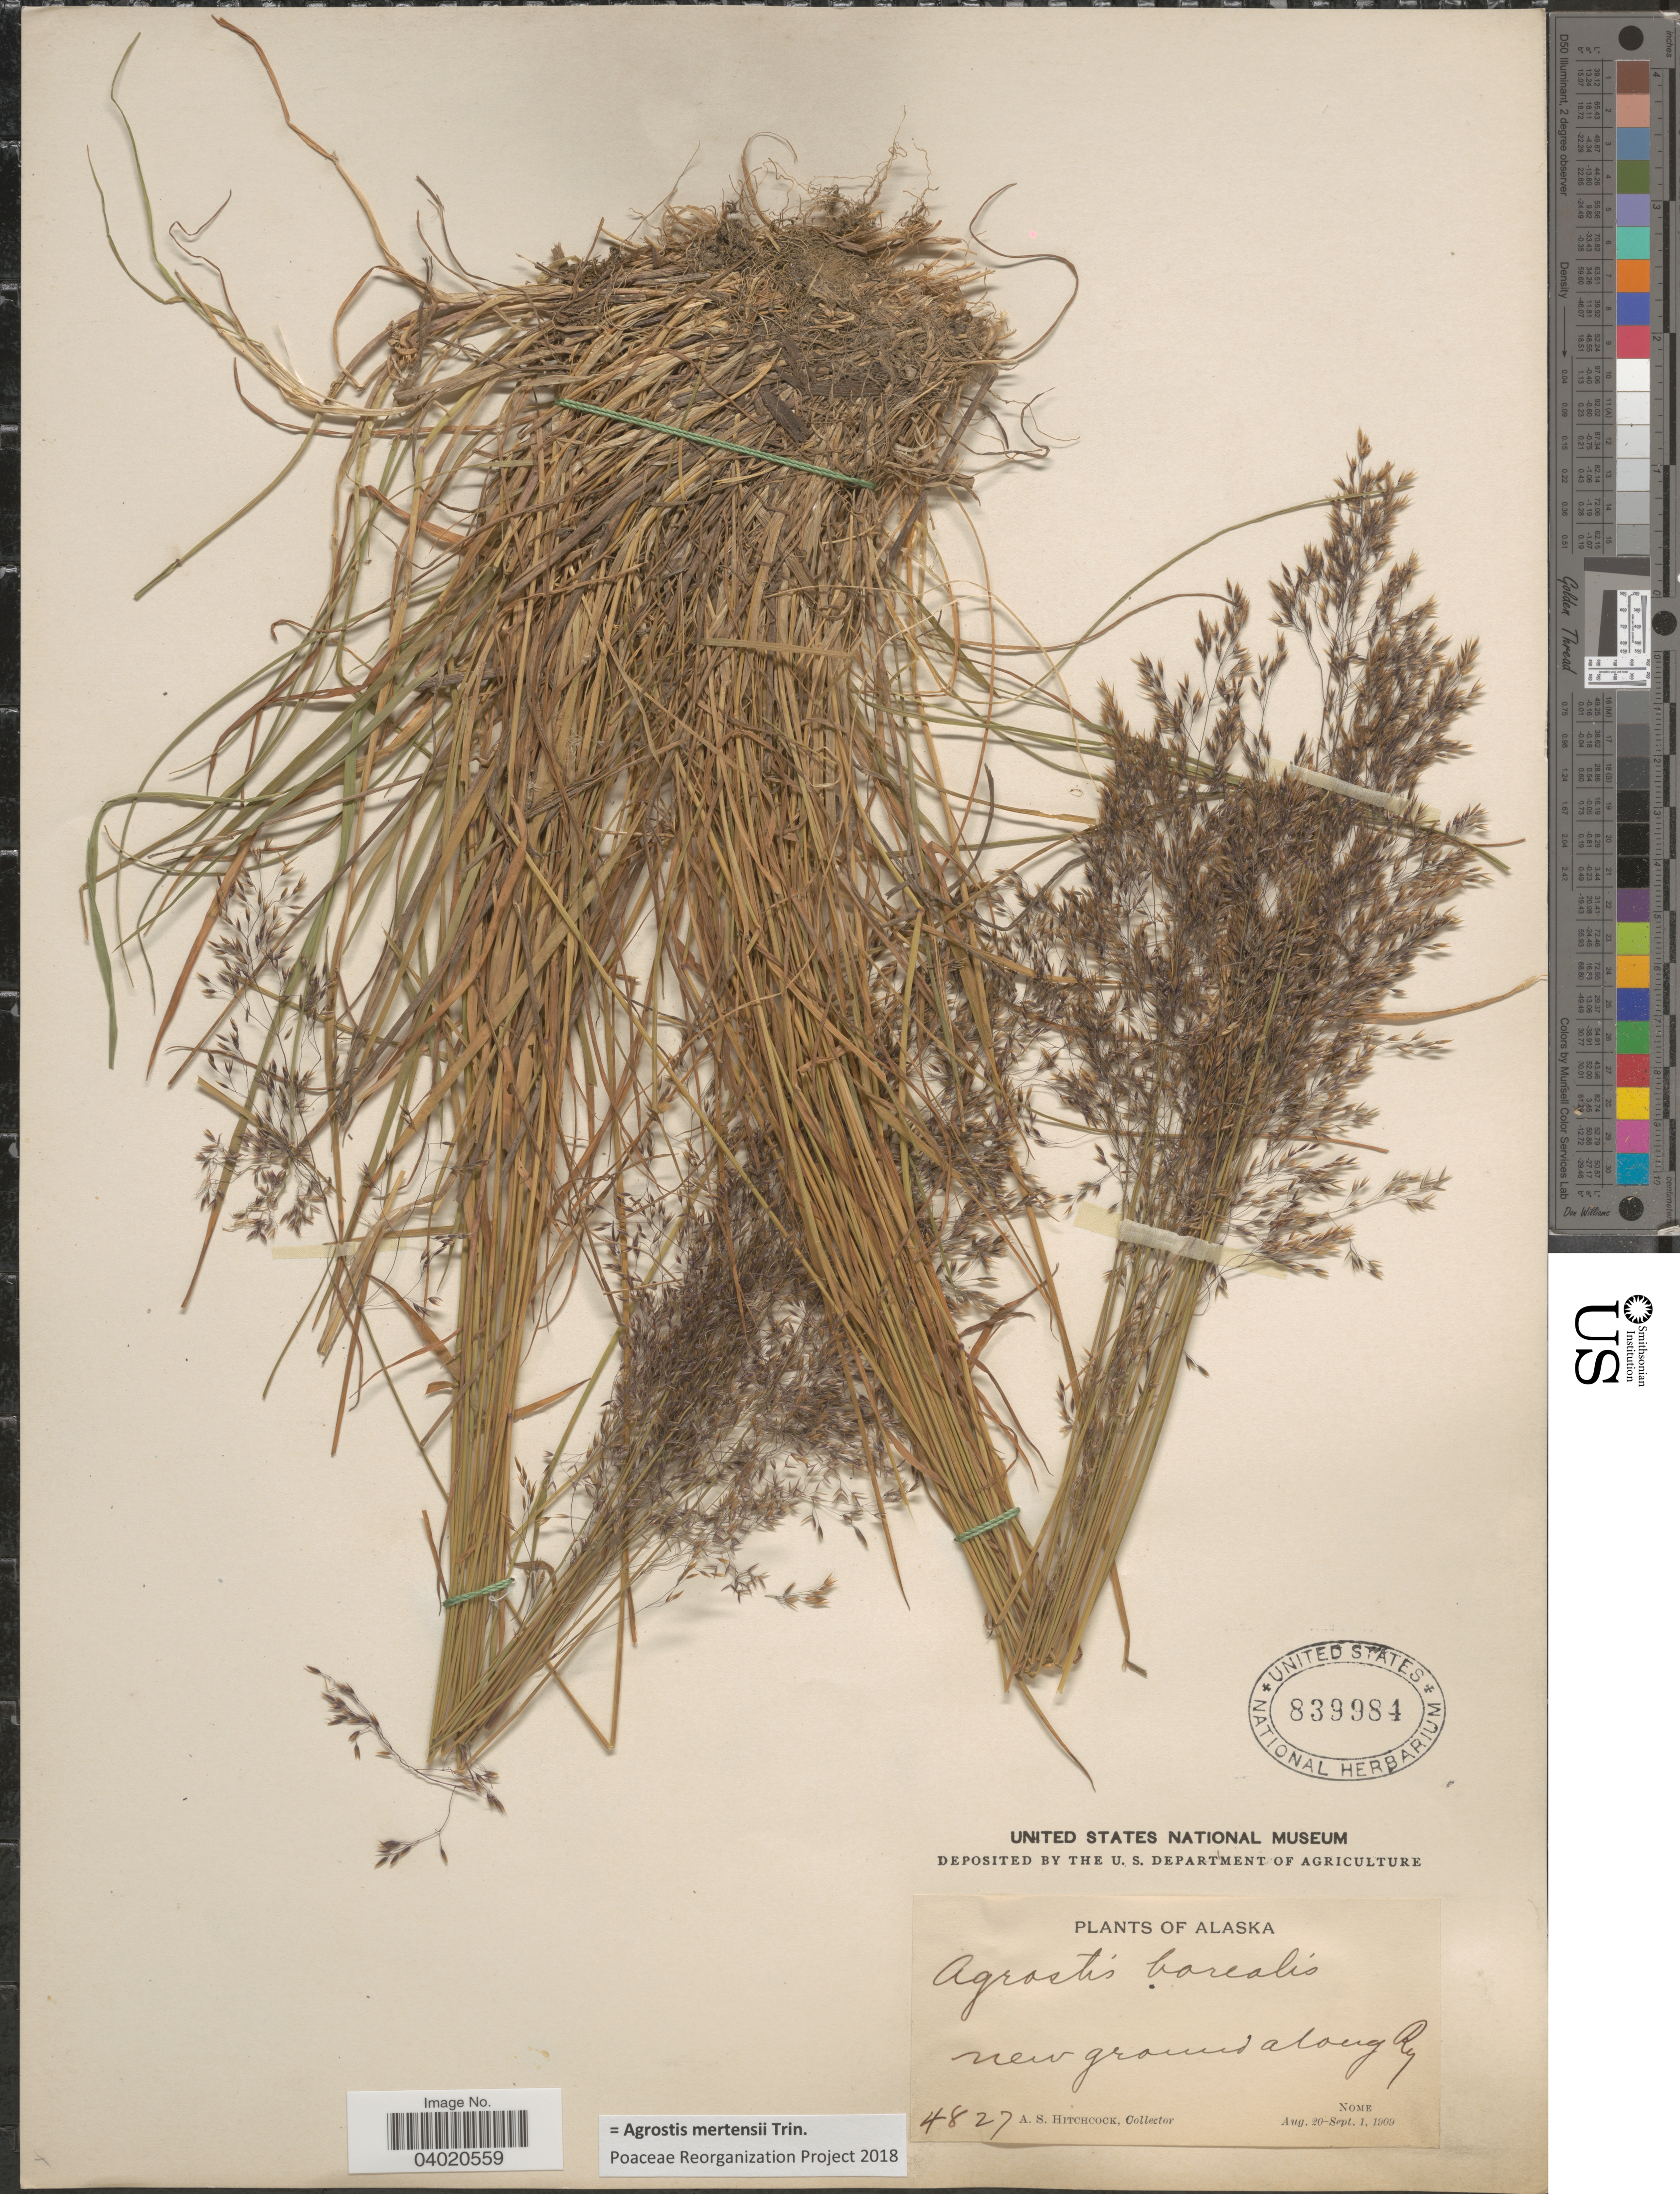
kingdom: Plantae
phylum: Tracheophyta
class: Liliopsida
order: Poales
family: Poaceae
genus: Agrostis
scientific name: Agrostis mertensii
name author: Trin.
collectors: A. S. Hitchcock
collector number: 4827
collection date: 1909-08-20/1909-09-01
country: United States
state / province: Alaska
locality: New ground along Ry. Nome.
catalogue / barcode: US 839984